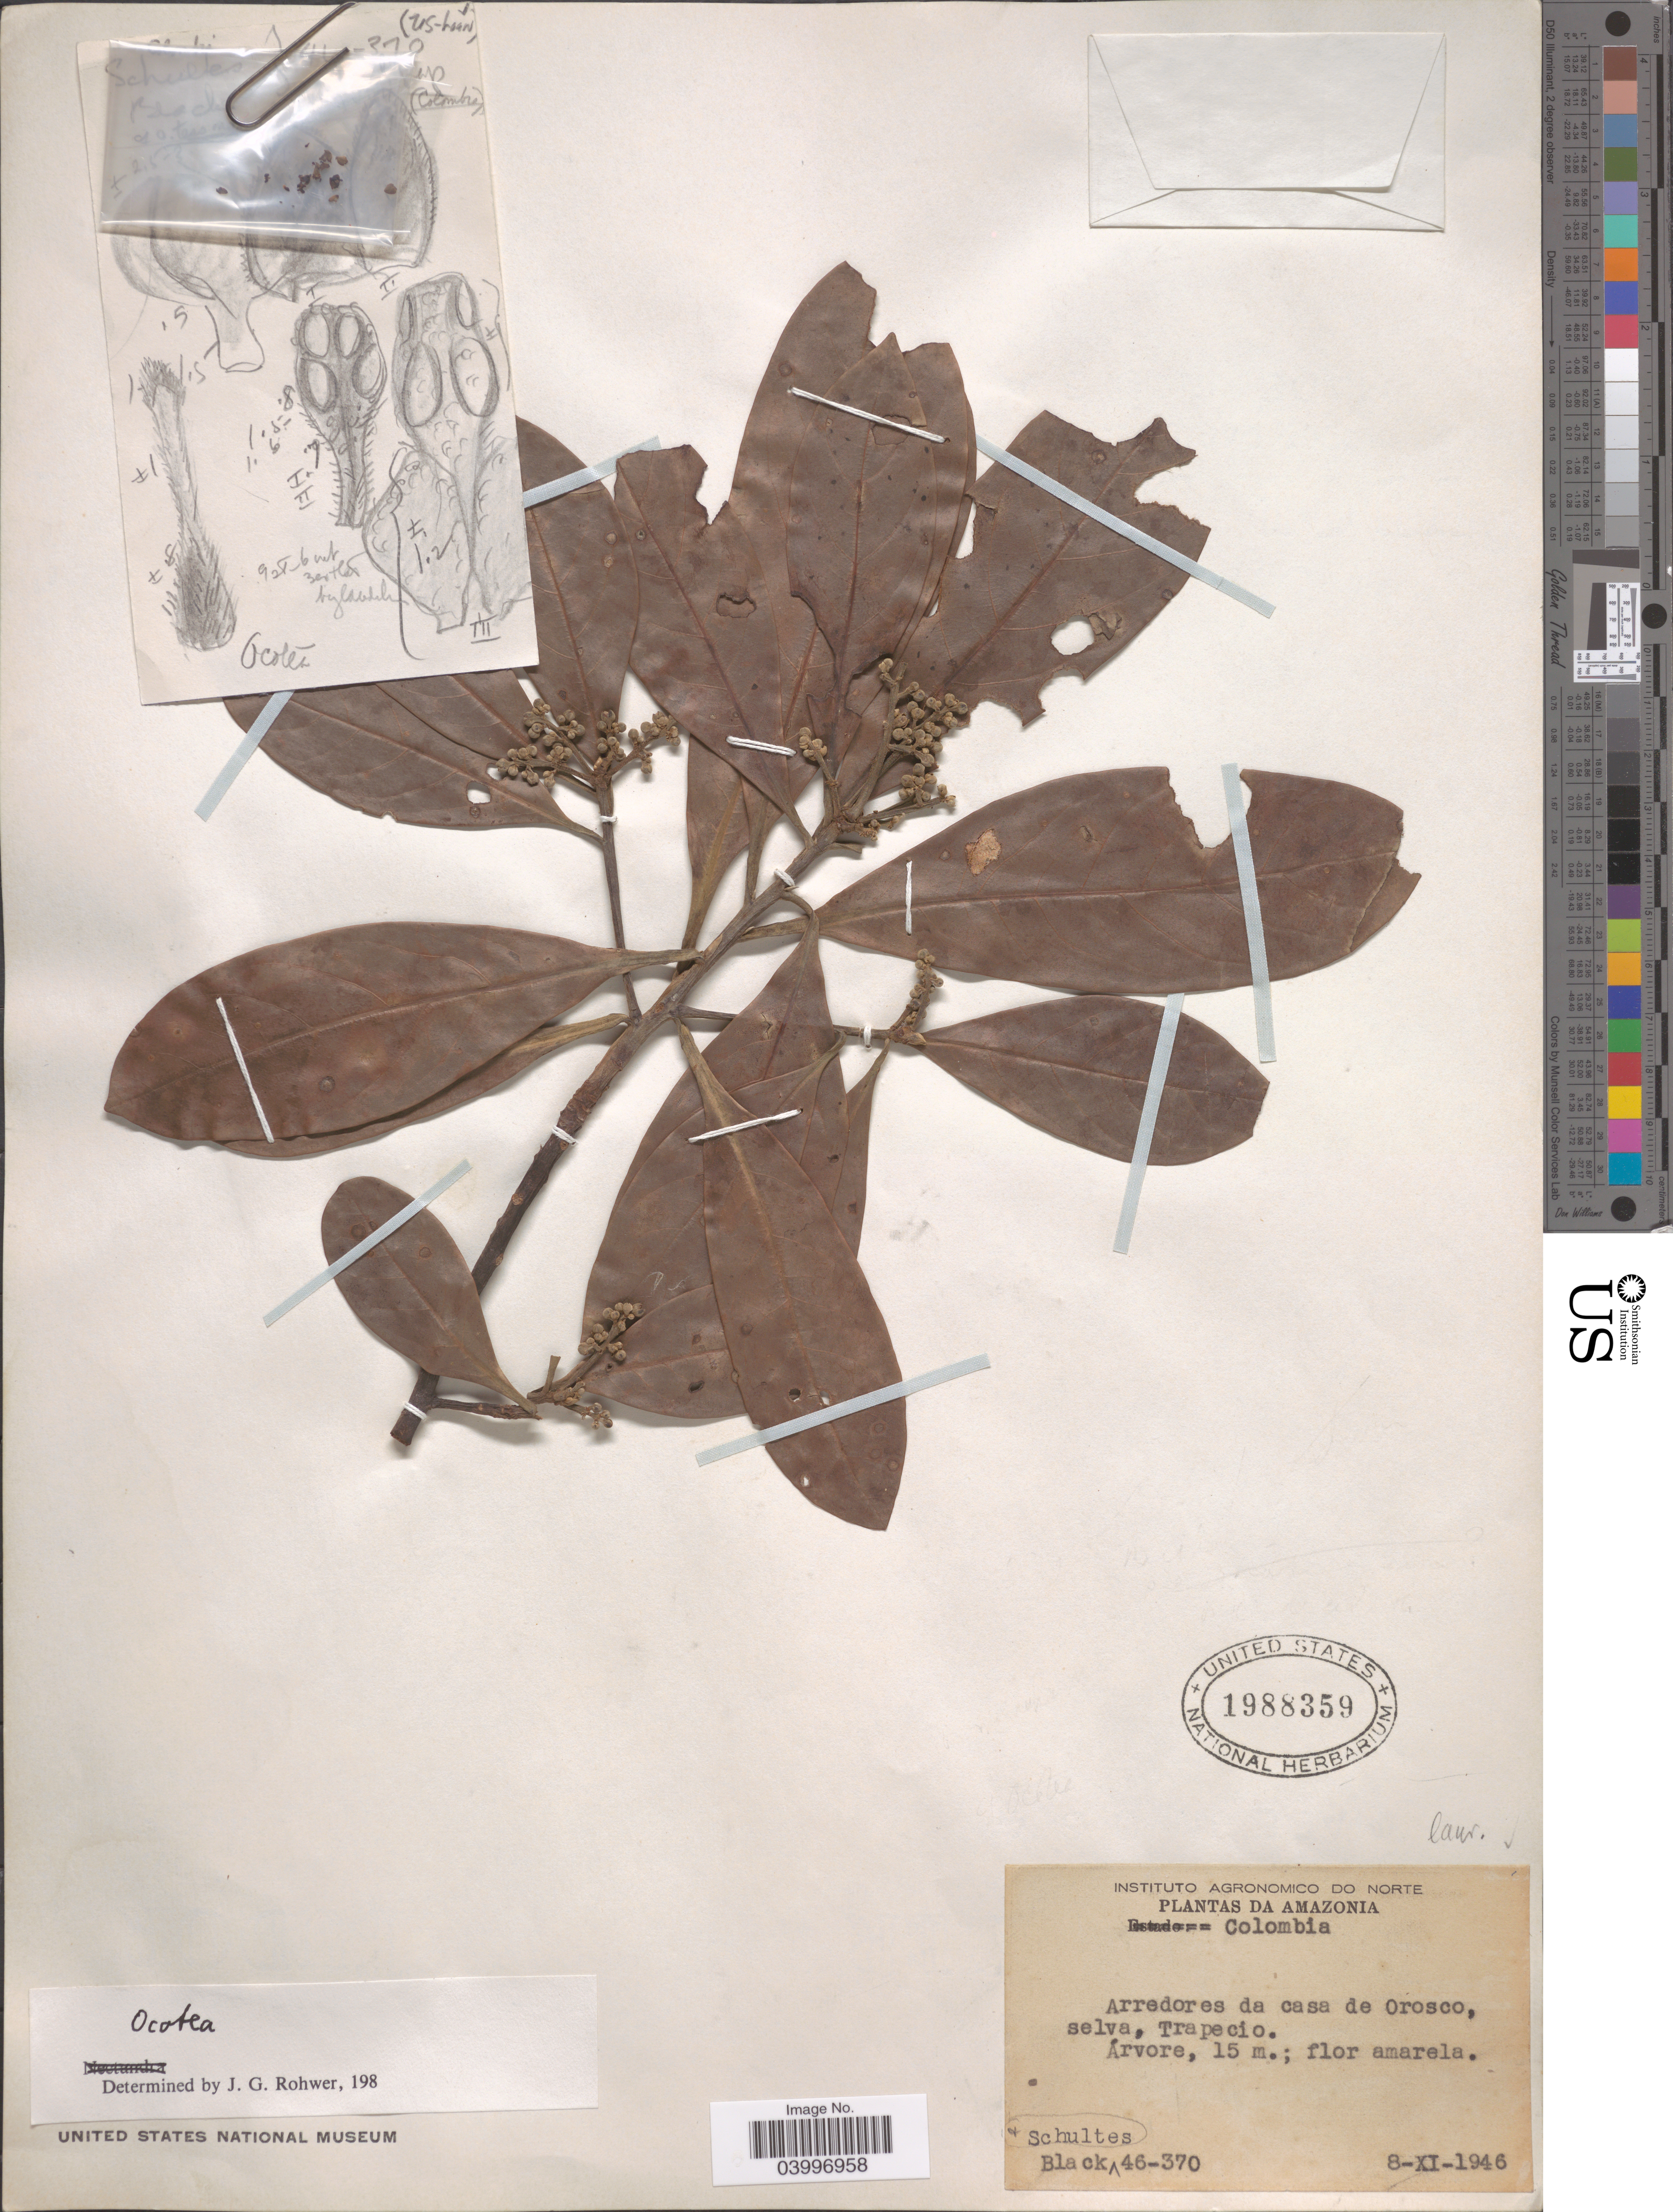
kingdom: Plantae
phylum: Tracheophyta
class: Magnoliopsida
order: Laurales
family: Lauraceae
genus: Ocotea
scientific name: Ocotea sp.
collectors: -- Schultes & -- Black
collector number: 46-370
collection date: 1946-11-08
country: Colombia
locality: Amazonia. Arredores da casa de Orosco, selva, Trapecio.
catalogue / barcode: US 1988359